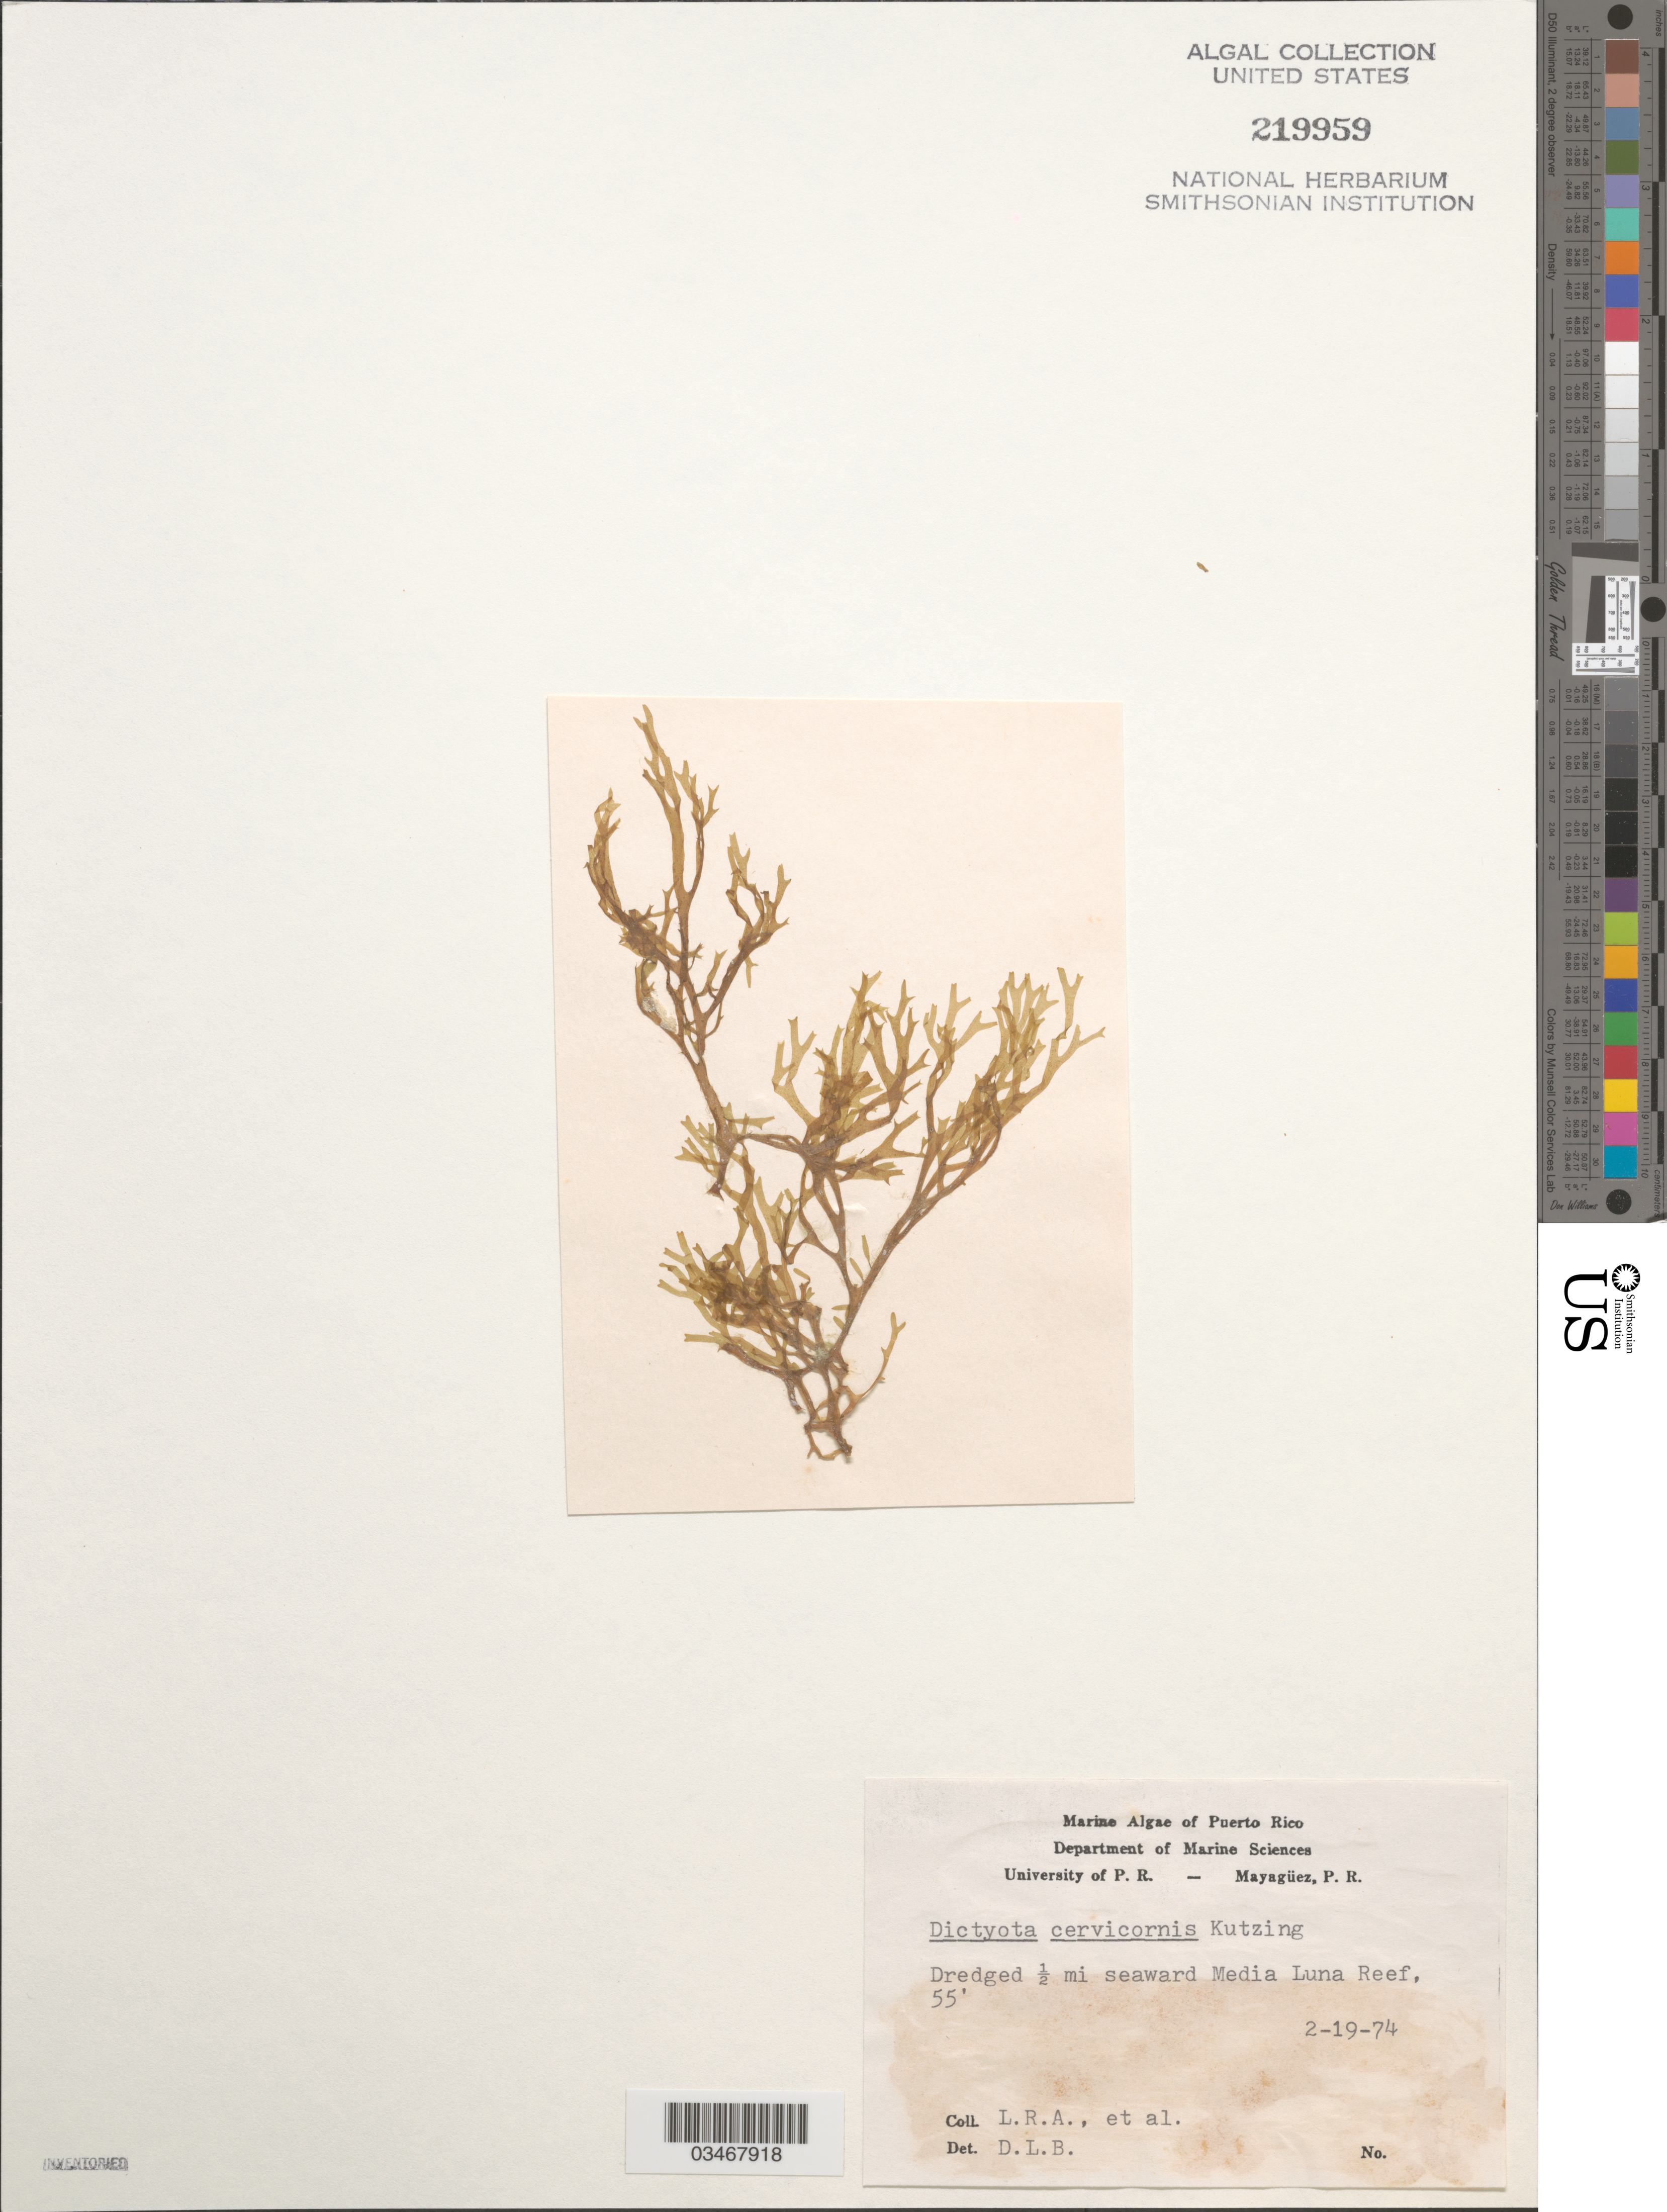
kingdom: Chromista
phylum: Ochrophyta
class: Phaeophyceae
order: Dictyotales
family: Dictyotaceae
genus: Dictyota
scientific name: Dictyota cervicornis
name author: Kütz.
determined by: Ballantine, D. L.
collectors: L. Almodovar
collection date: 1974-02-19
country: Puerto Rico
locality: Dredged 1/2 mi seaward Media Luna Reef.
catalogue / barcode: US 219959